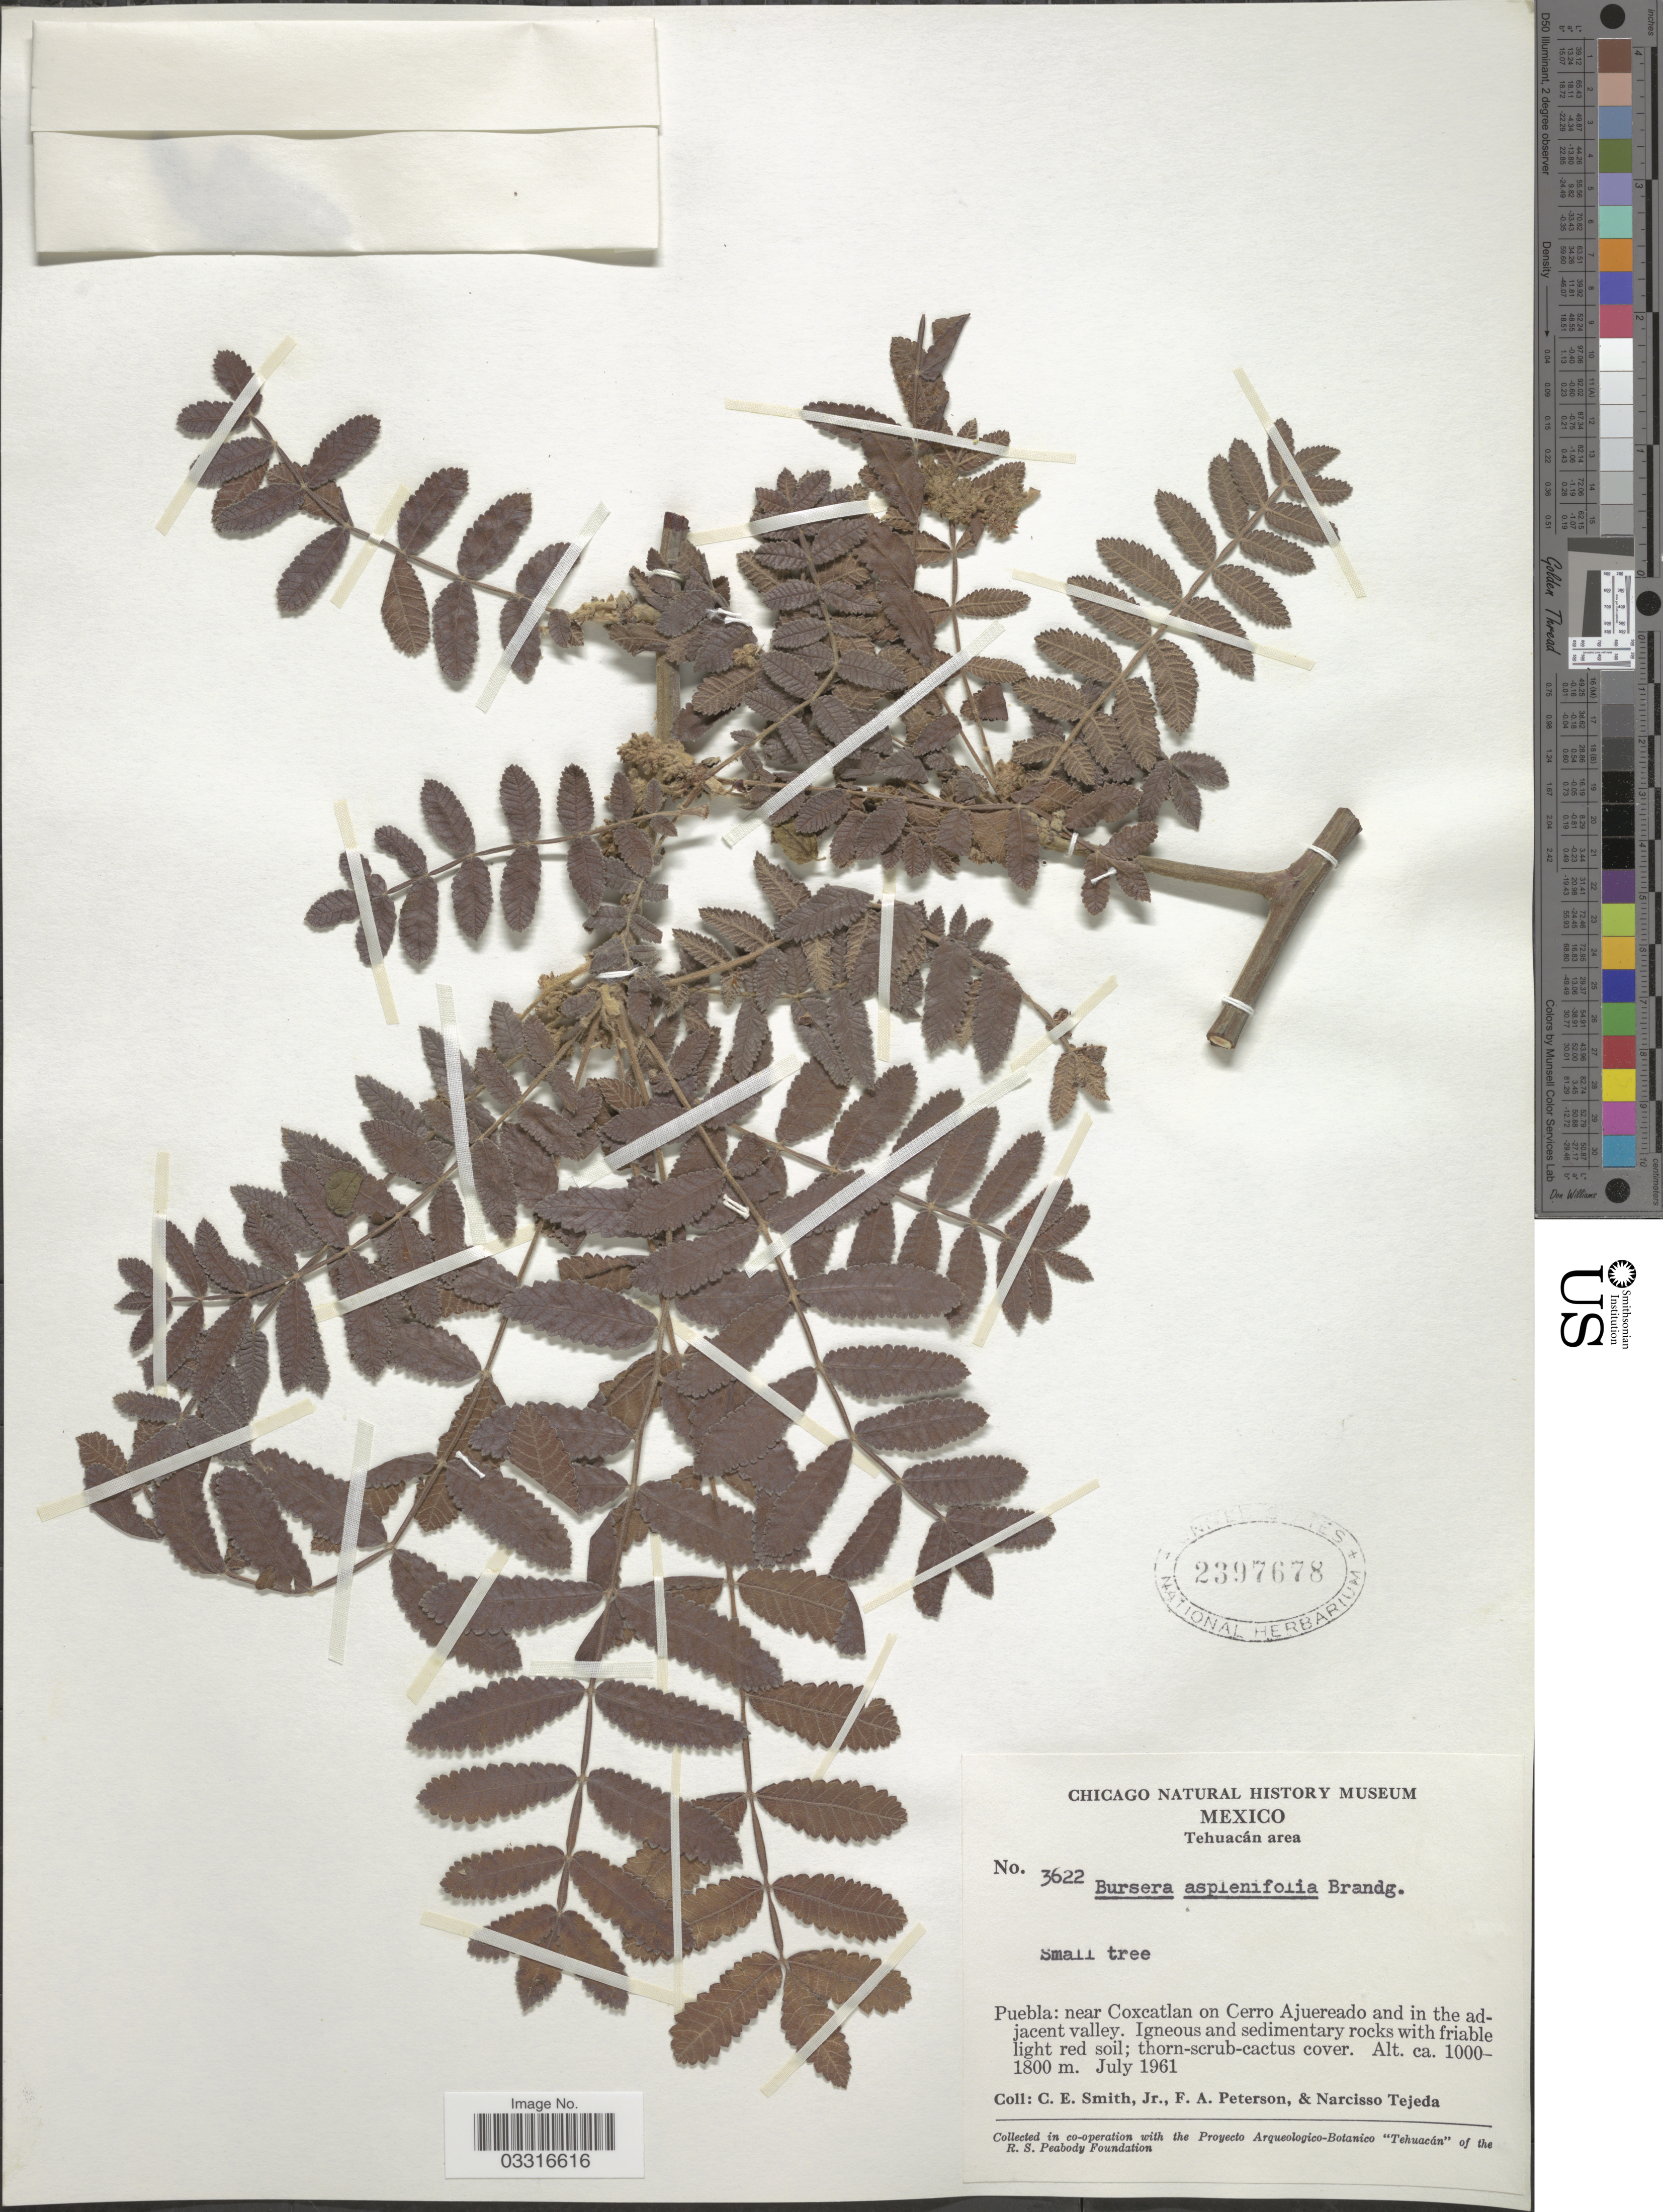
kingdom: Plantae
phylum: Tracheophyta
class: Magnoliopsida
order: Sapindales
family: Burseraceae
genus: Bursera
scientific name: Bursera aspleniifolia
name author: Brandegee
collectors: C. E. Smith Jr., F. A. Peterson & N. Tejeda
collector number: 3622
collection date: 1961-07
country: Mexico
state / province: Puebla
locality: Tehuacán area, near Coxcatlan on Cerro Ajuereado and in the adjacent valley.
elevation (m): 1000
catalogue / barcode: US 2397678